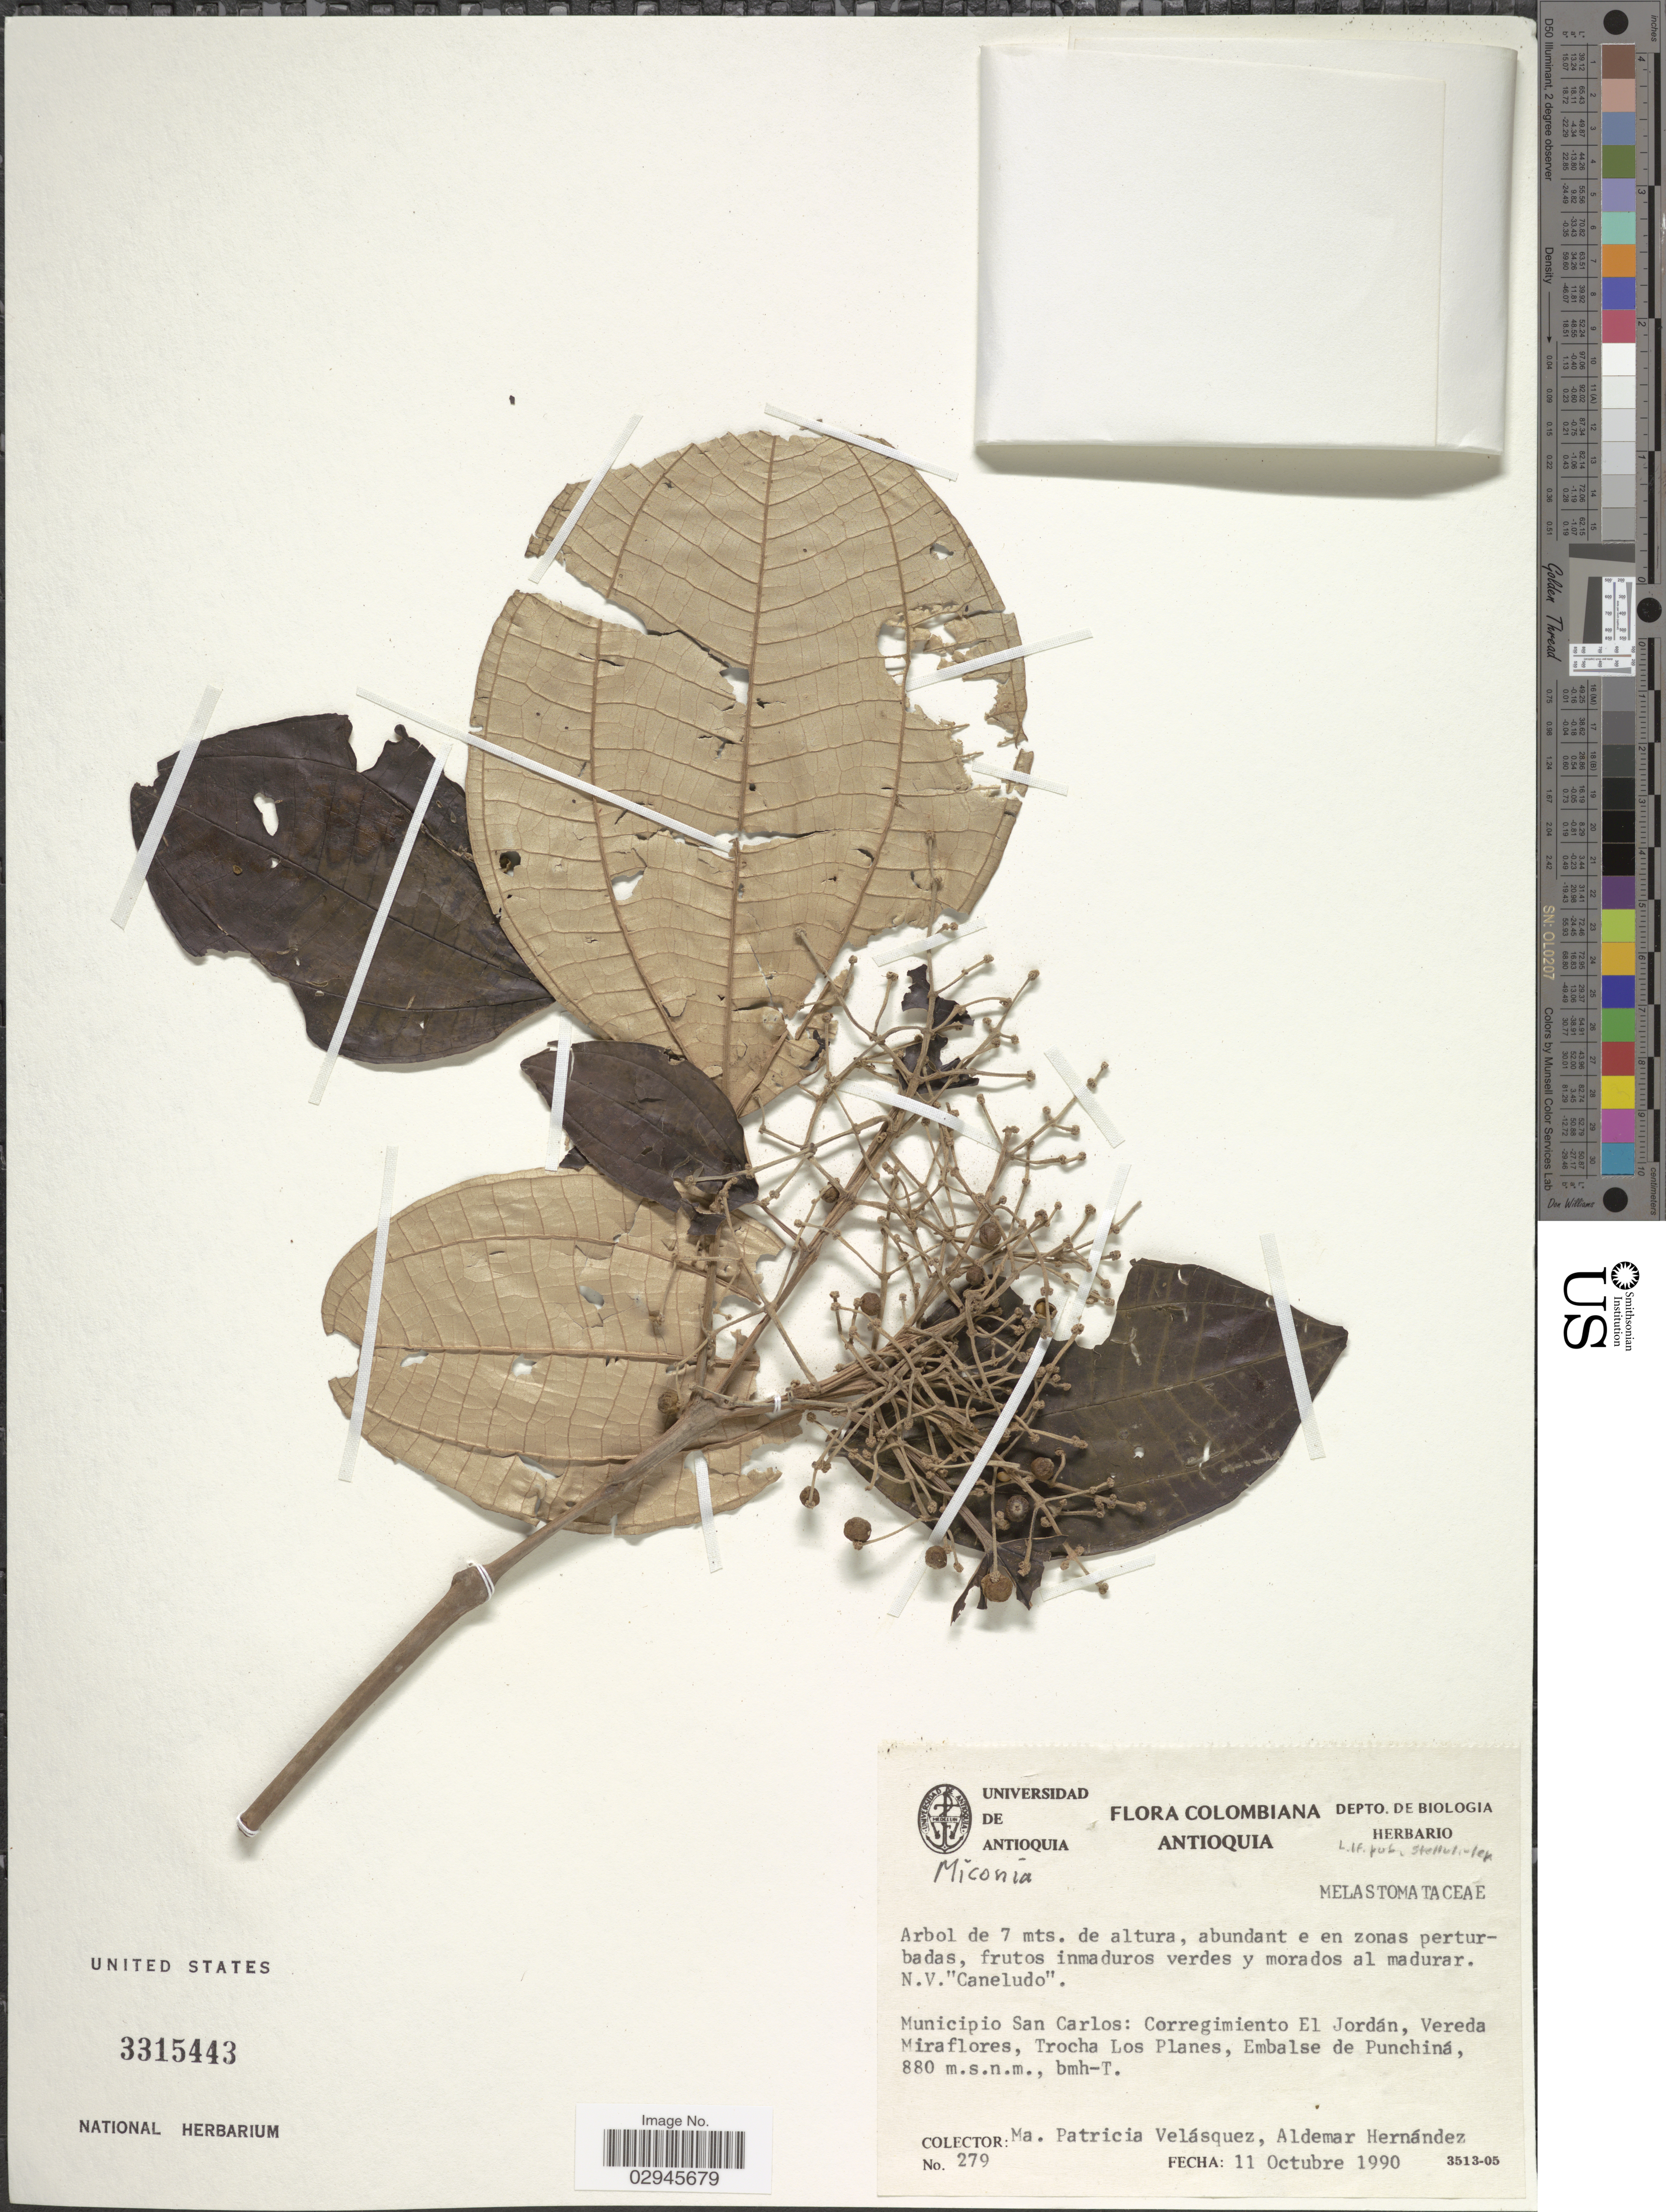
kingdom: Plantae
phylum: Tracheophyta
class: Magnoliopsida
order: Myrtales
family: Melastomataceae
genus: Miconia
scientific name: Miconia crassinervia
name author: Cogn.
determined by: Posada- Herrera, F. M.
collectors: M. P. Velásquez & A. Hernández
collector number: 279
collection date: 1990-10-11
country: Colombia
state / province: Antioquia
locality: Municipio San Carlos: Corregimiento El Jordán, Vereda Miraflores, Trocha Los Planes, Embalse de Punchiná.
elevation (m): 880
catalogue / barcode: US 3315443